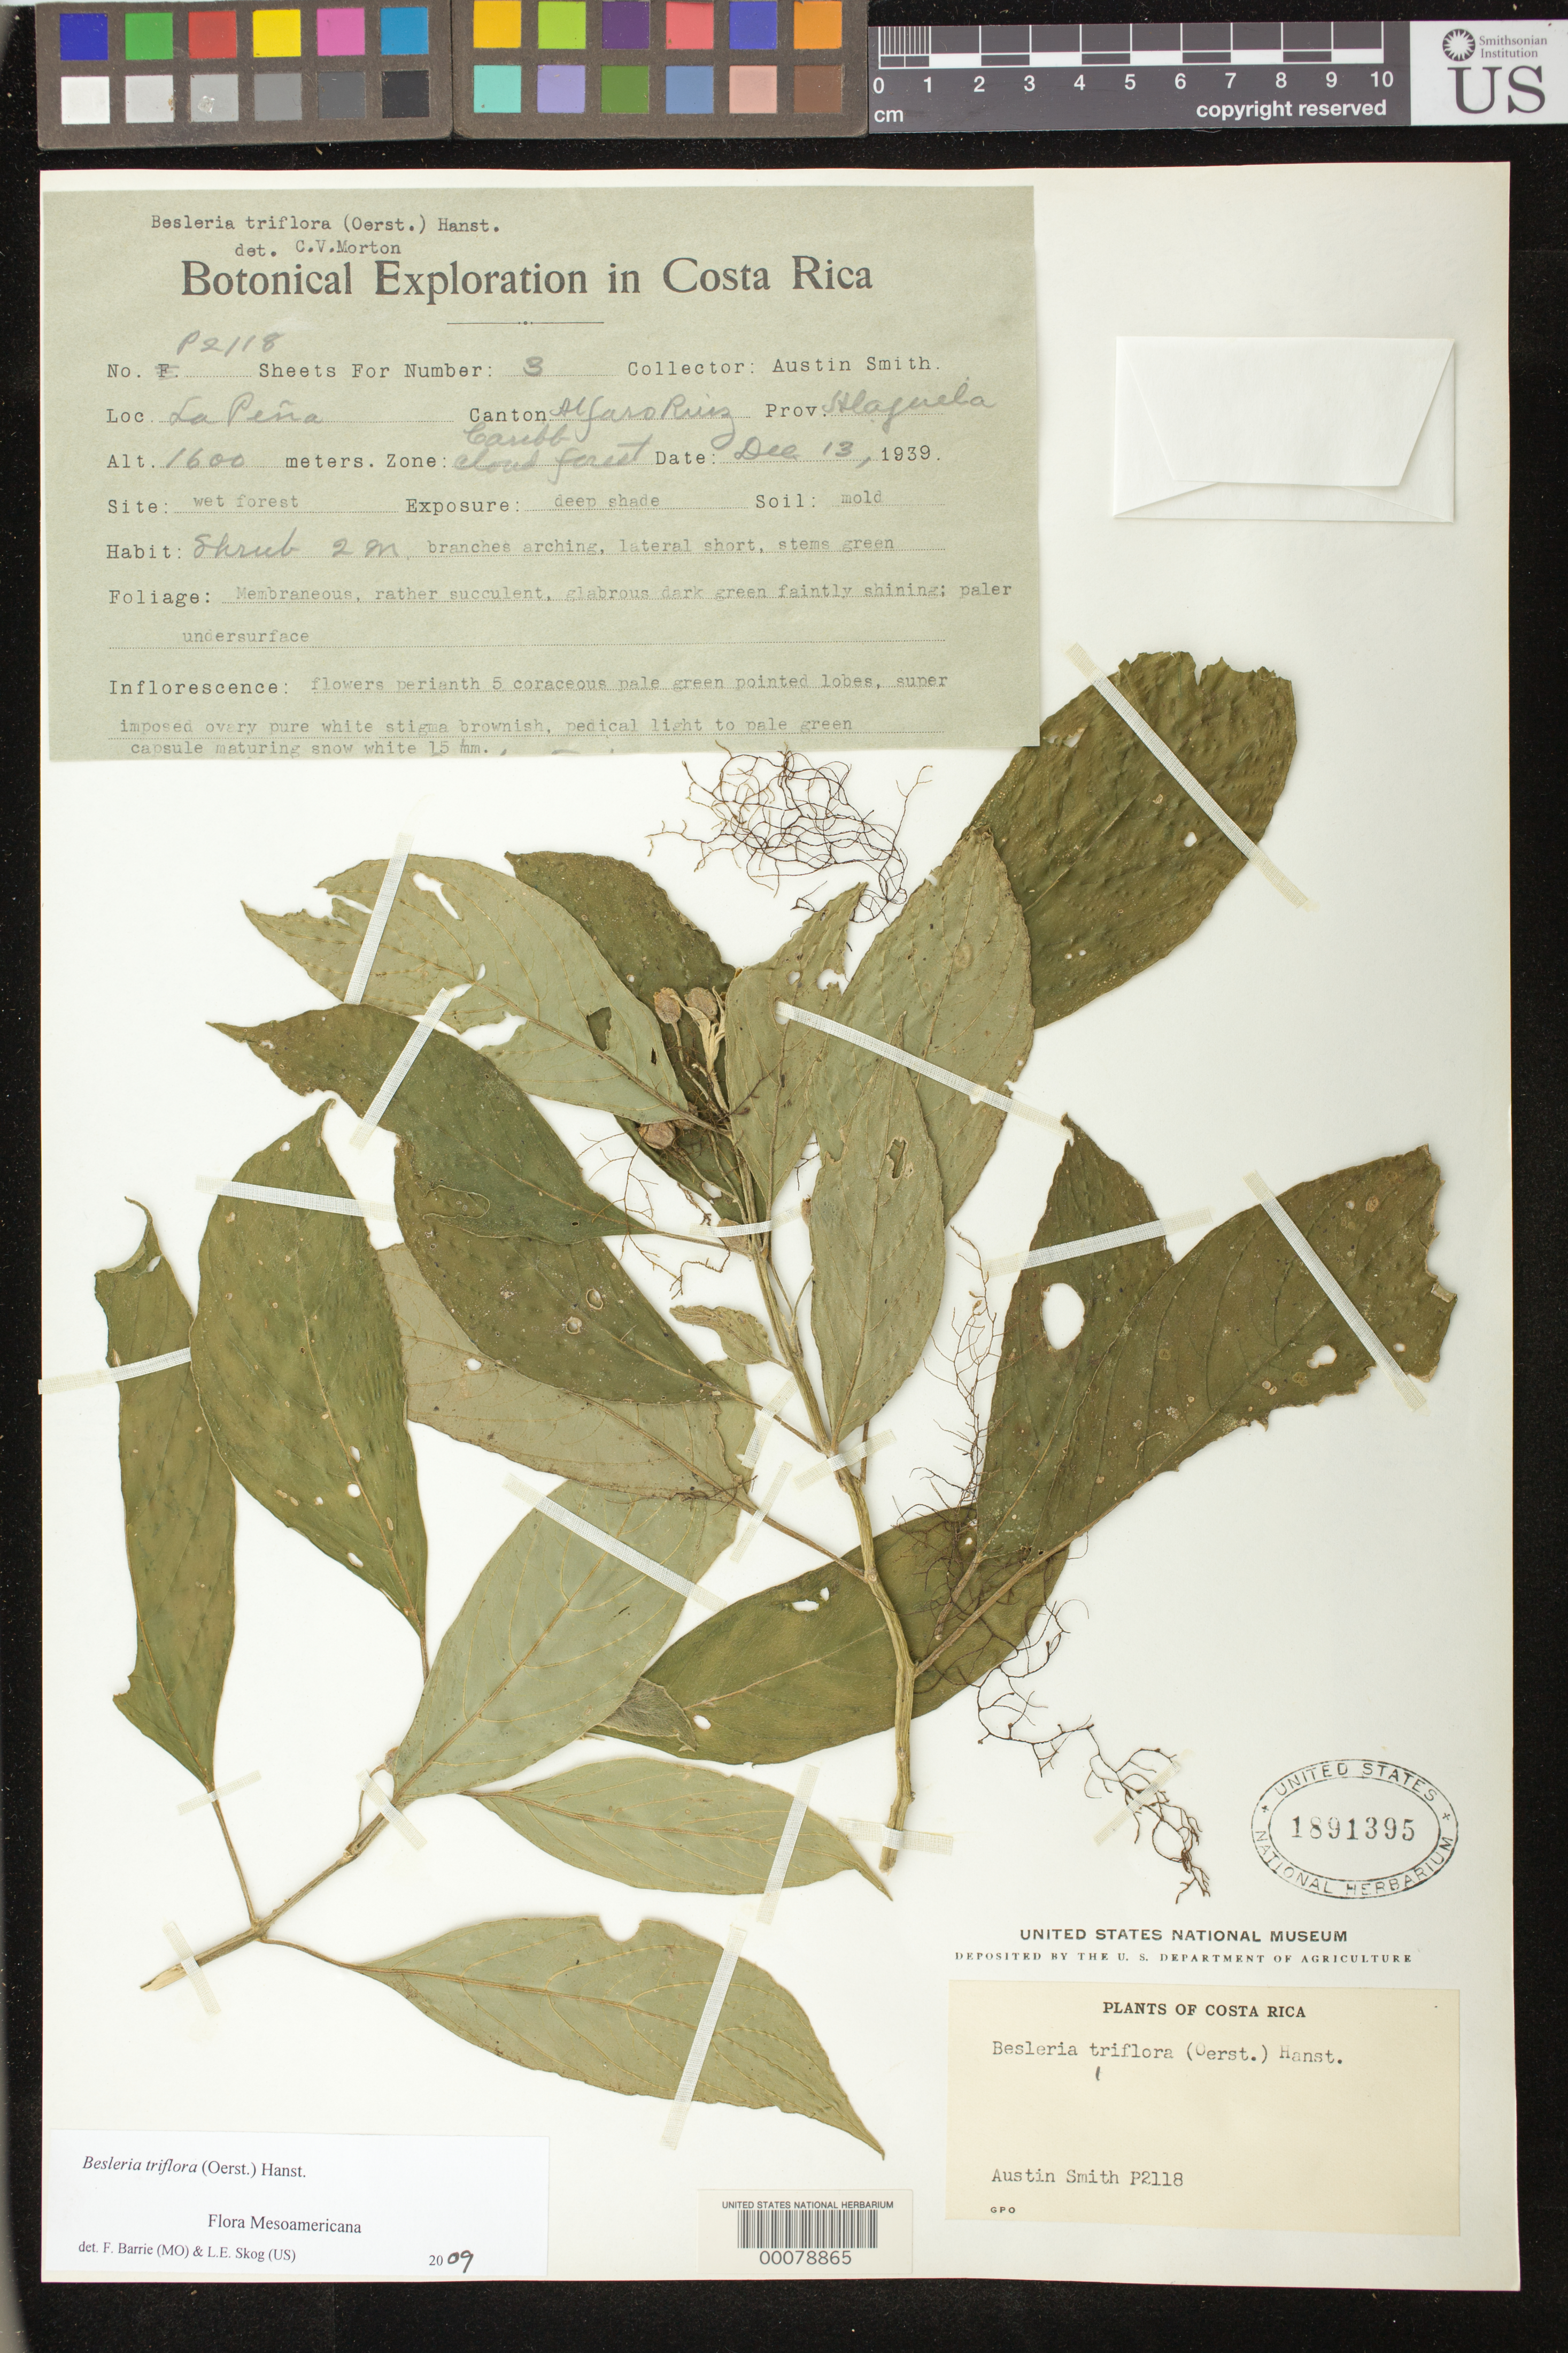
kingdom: Plantae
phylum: Tracheophyta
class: Magnoliopsida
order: Lamiales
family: Gesneriaceae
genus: Besleria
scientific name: Besleria triflora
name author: (Oerst.) Hanst.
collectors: Aust P. Smith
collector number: P 2118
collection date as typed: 13 Dec 1939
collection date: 1939-12-13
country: Costa Rica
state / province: Alajuela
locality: La Pena, Canton Alfaro Ruiz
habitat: Carrib cloud forest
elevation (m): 1600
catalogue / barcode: US 1891395